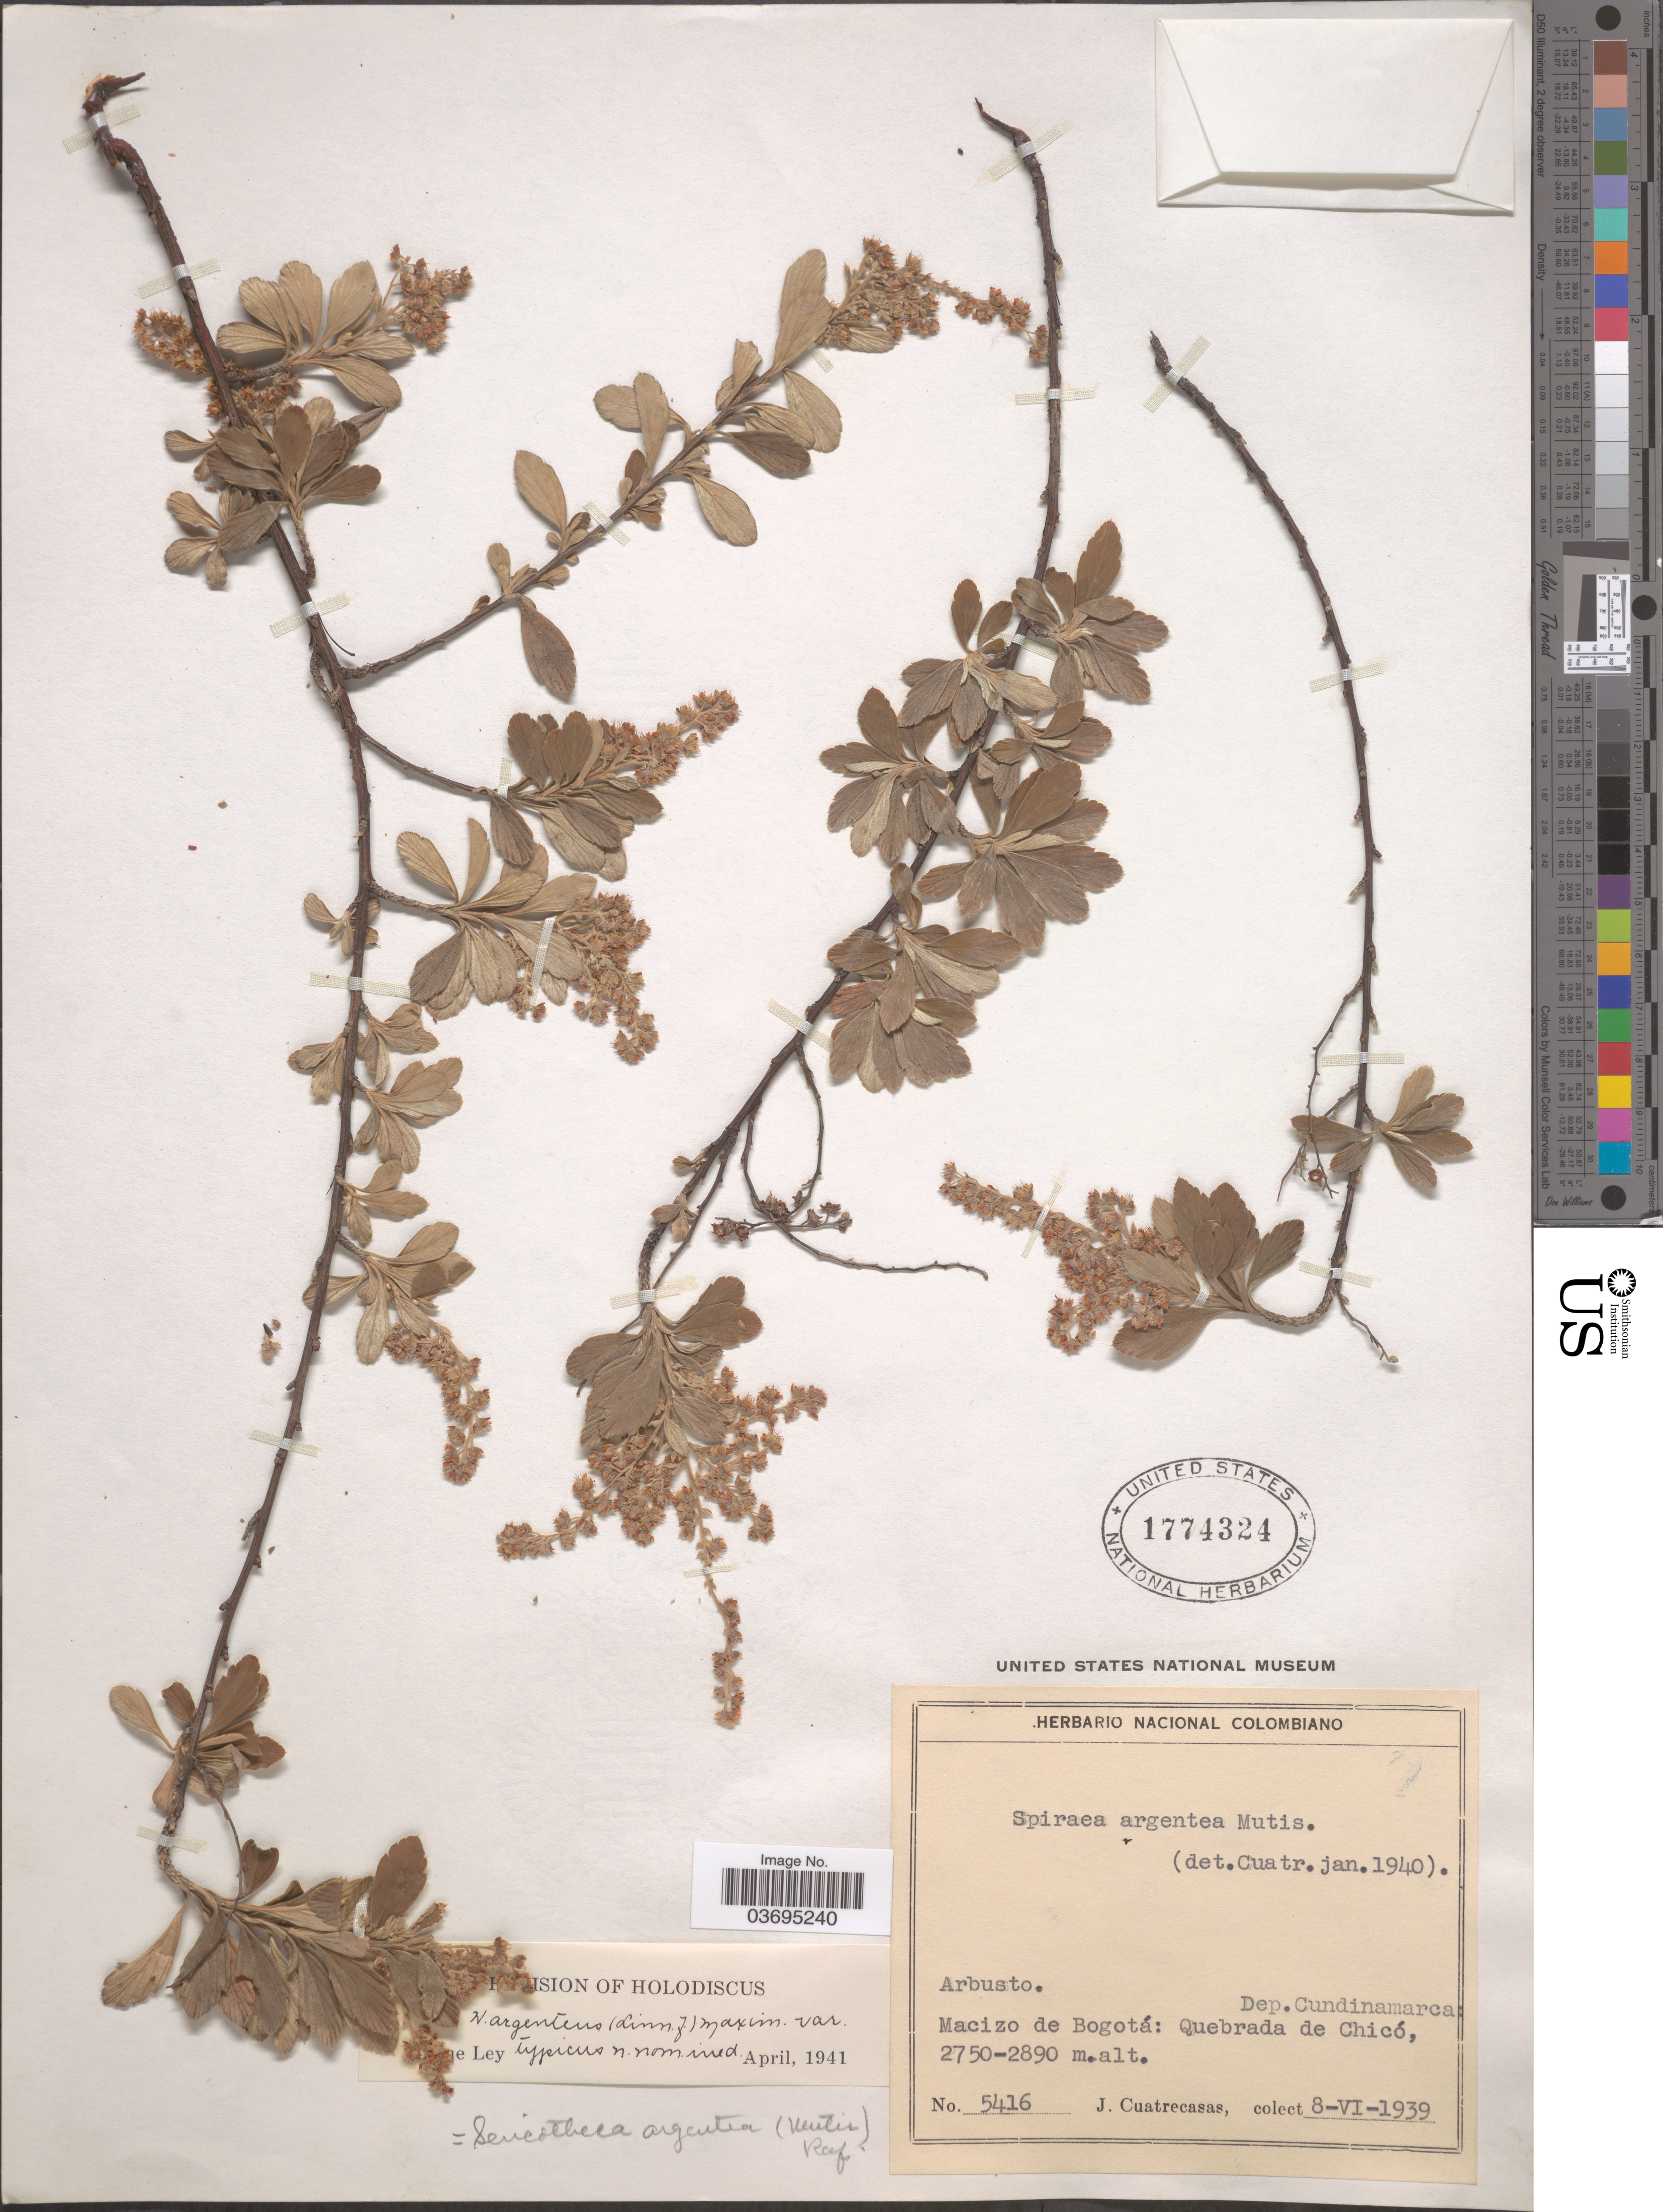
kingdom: Plantae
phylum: Tracheophyta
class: Magnoliopsida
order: Rosales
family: Rosaceae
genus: Holodiscus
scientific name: Holodiscus argenteus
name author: (L. f.) Maxim.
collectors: J. Cuatrecasas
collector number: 5416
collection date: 1939-06-08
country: Colombia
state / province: Cundinamarca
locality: Dep. Cundinamarca: Macizo de Bogotá: Quebrada de Chicó.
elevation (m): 2750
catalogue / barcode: US 1774324